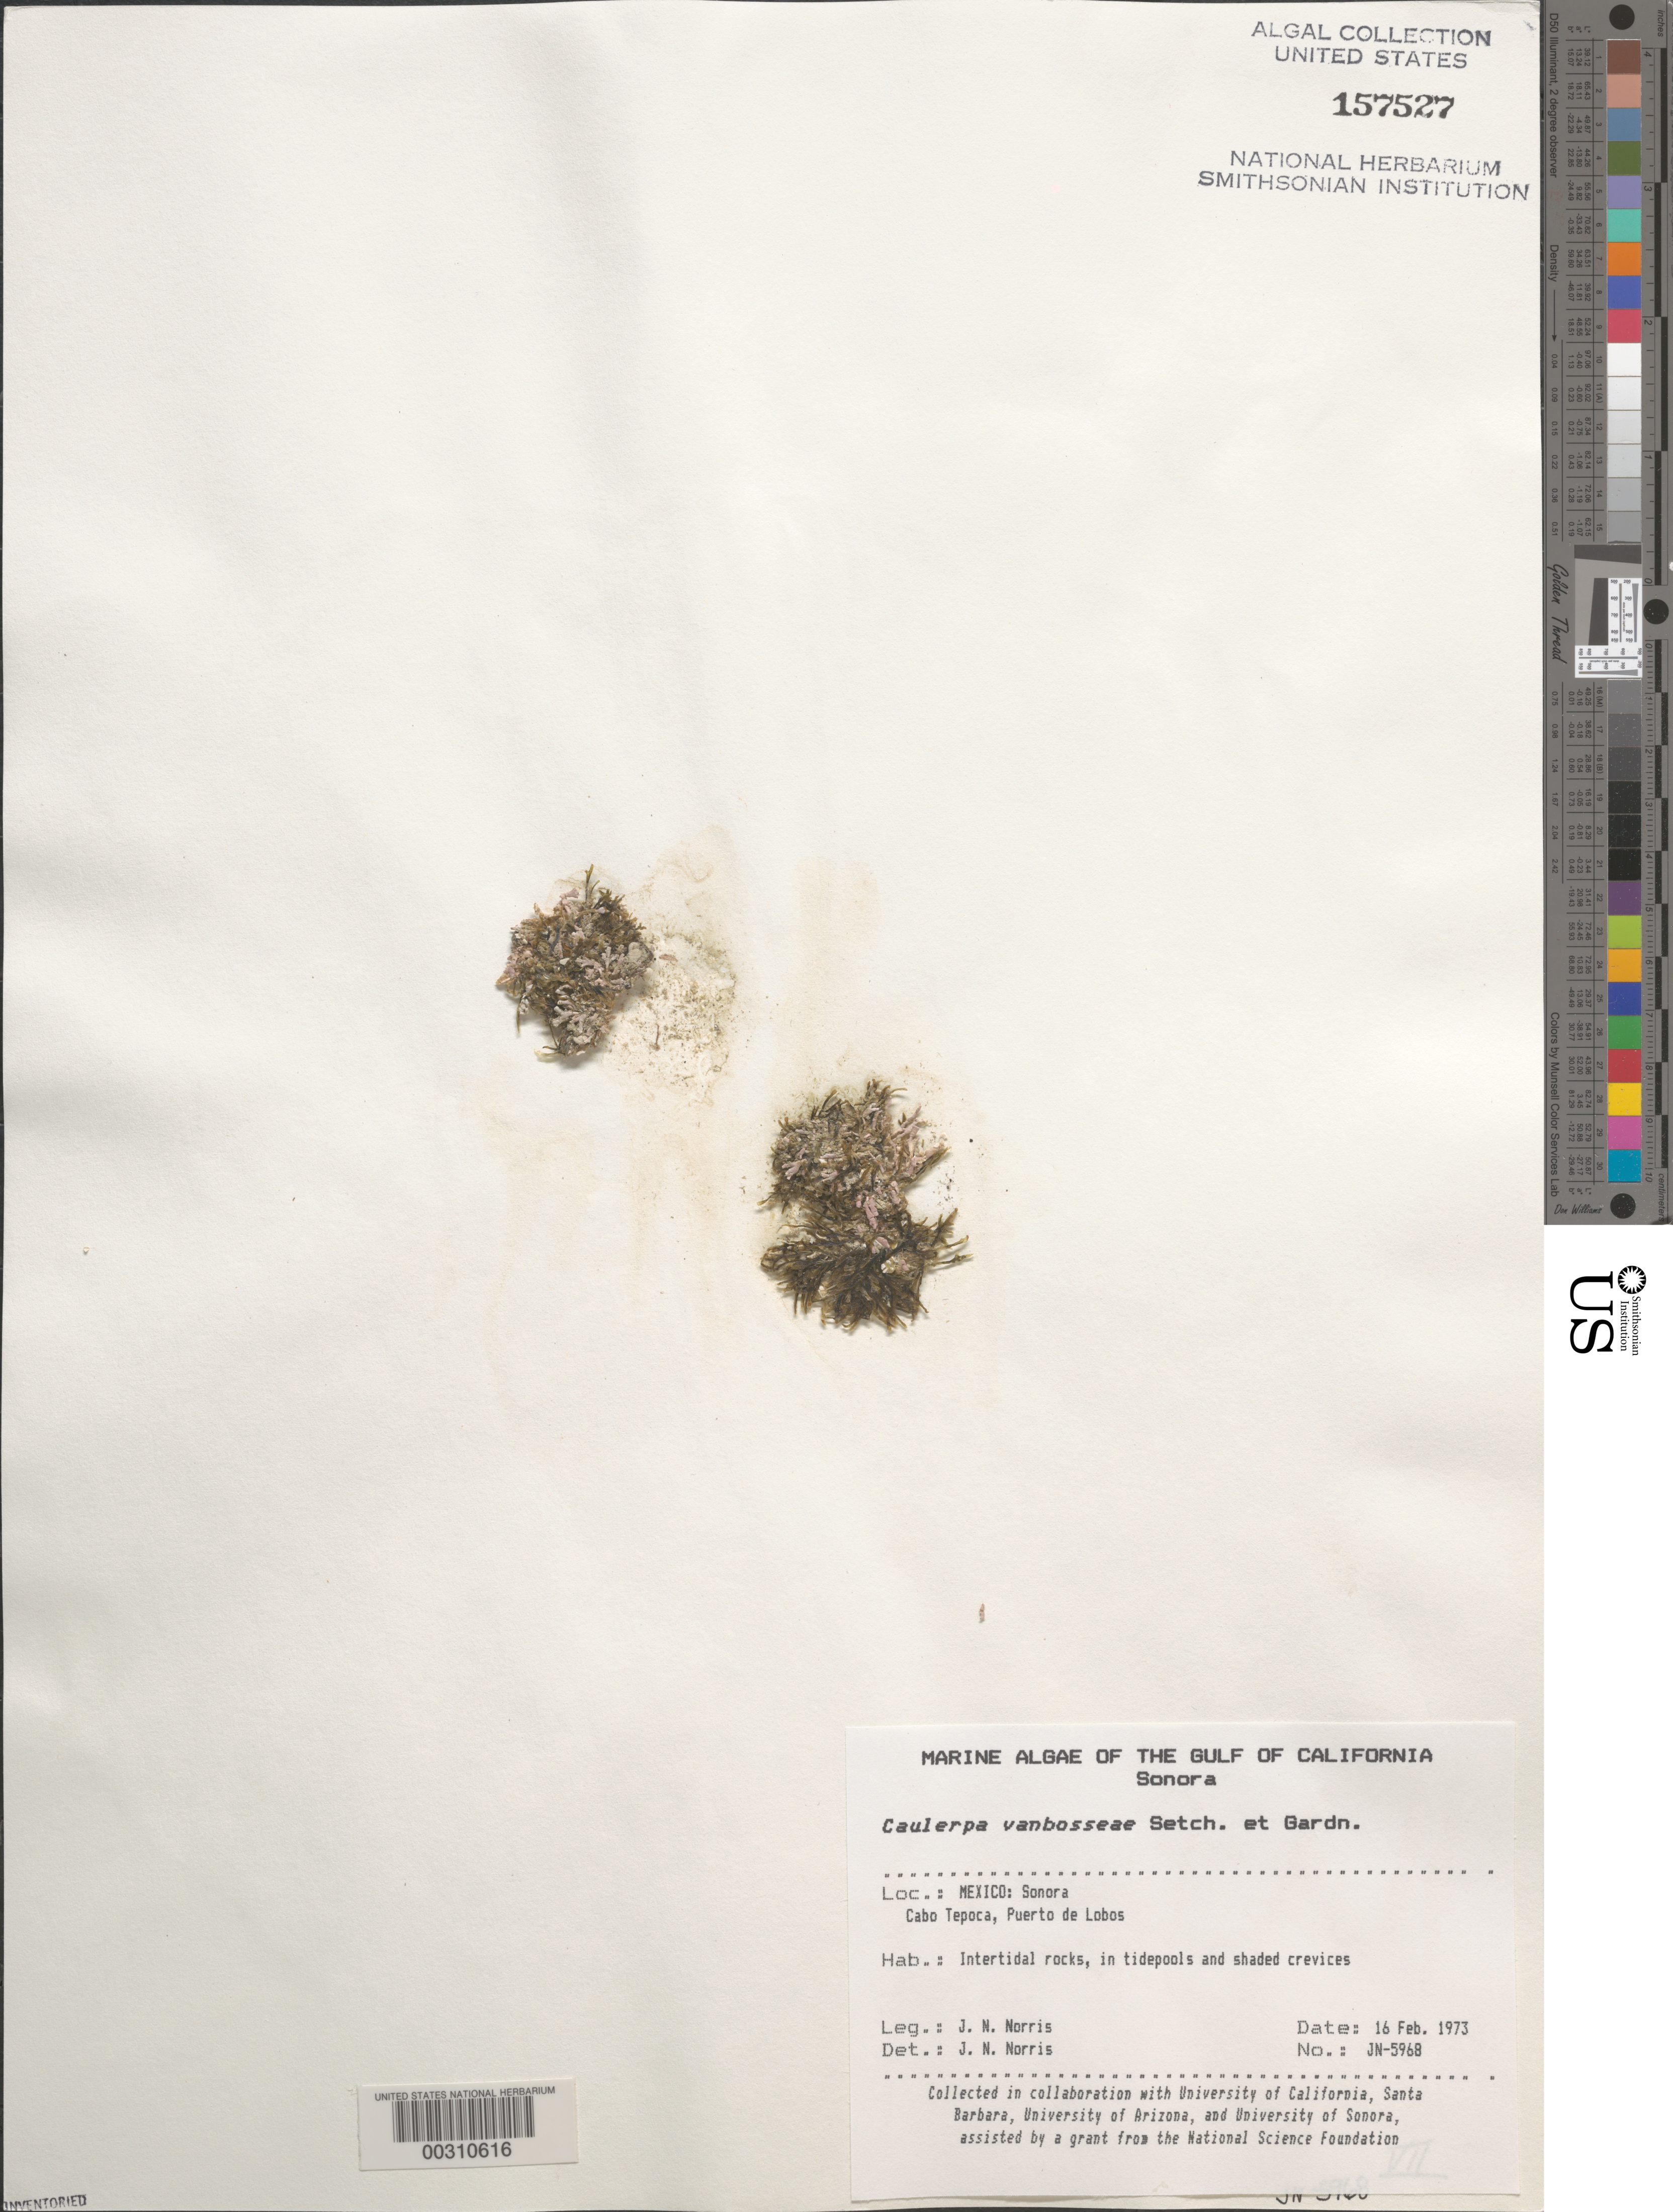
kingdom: Plantae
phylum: Chlorophyta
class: Ulvophyceae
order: Ulvales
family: Ulvaceae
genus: Ulva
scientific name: Ulva linza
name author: L.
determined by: Algae name updating Project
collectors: J. N. Norris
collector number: JN-5968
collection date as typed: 16 Feb 1973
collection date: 1973-02-16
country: Mexico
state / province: Sonora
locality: Cabo Tepoca, Puerto de Lobos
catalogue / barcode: US 157527